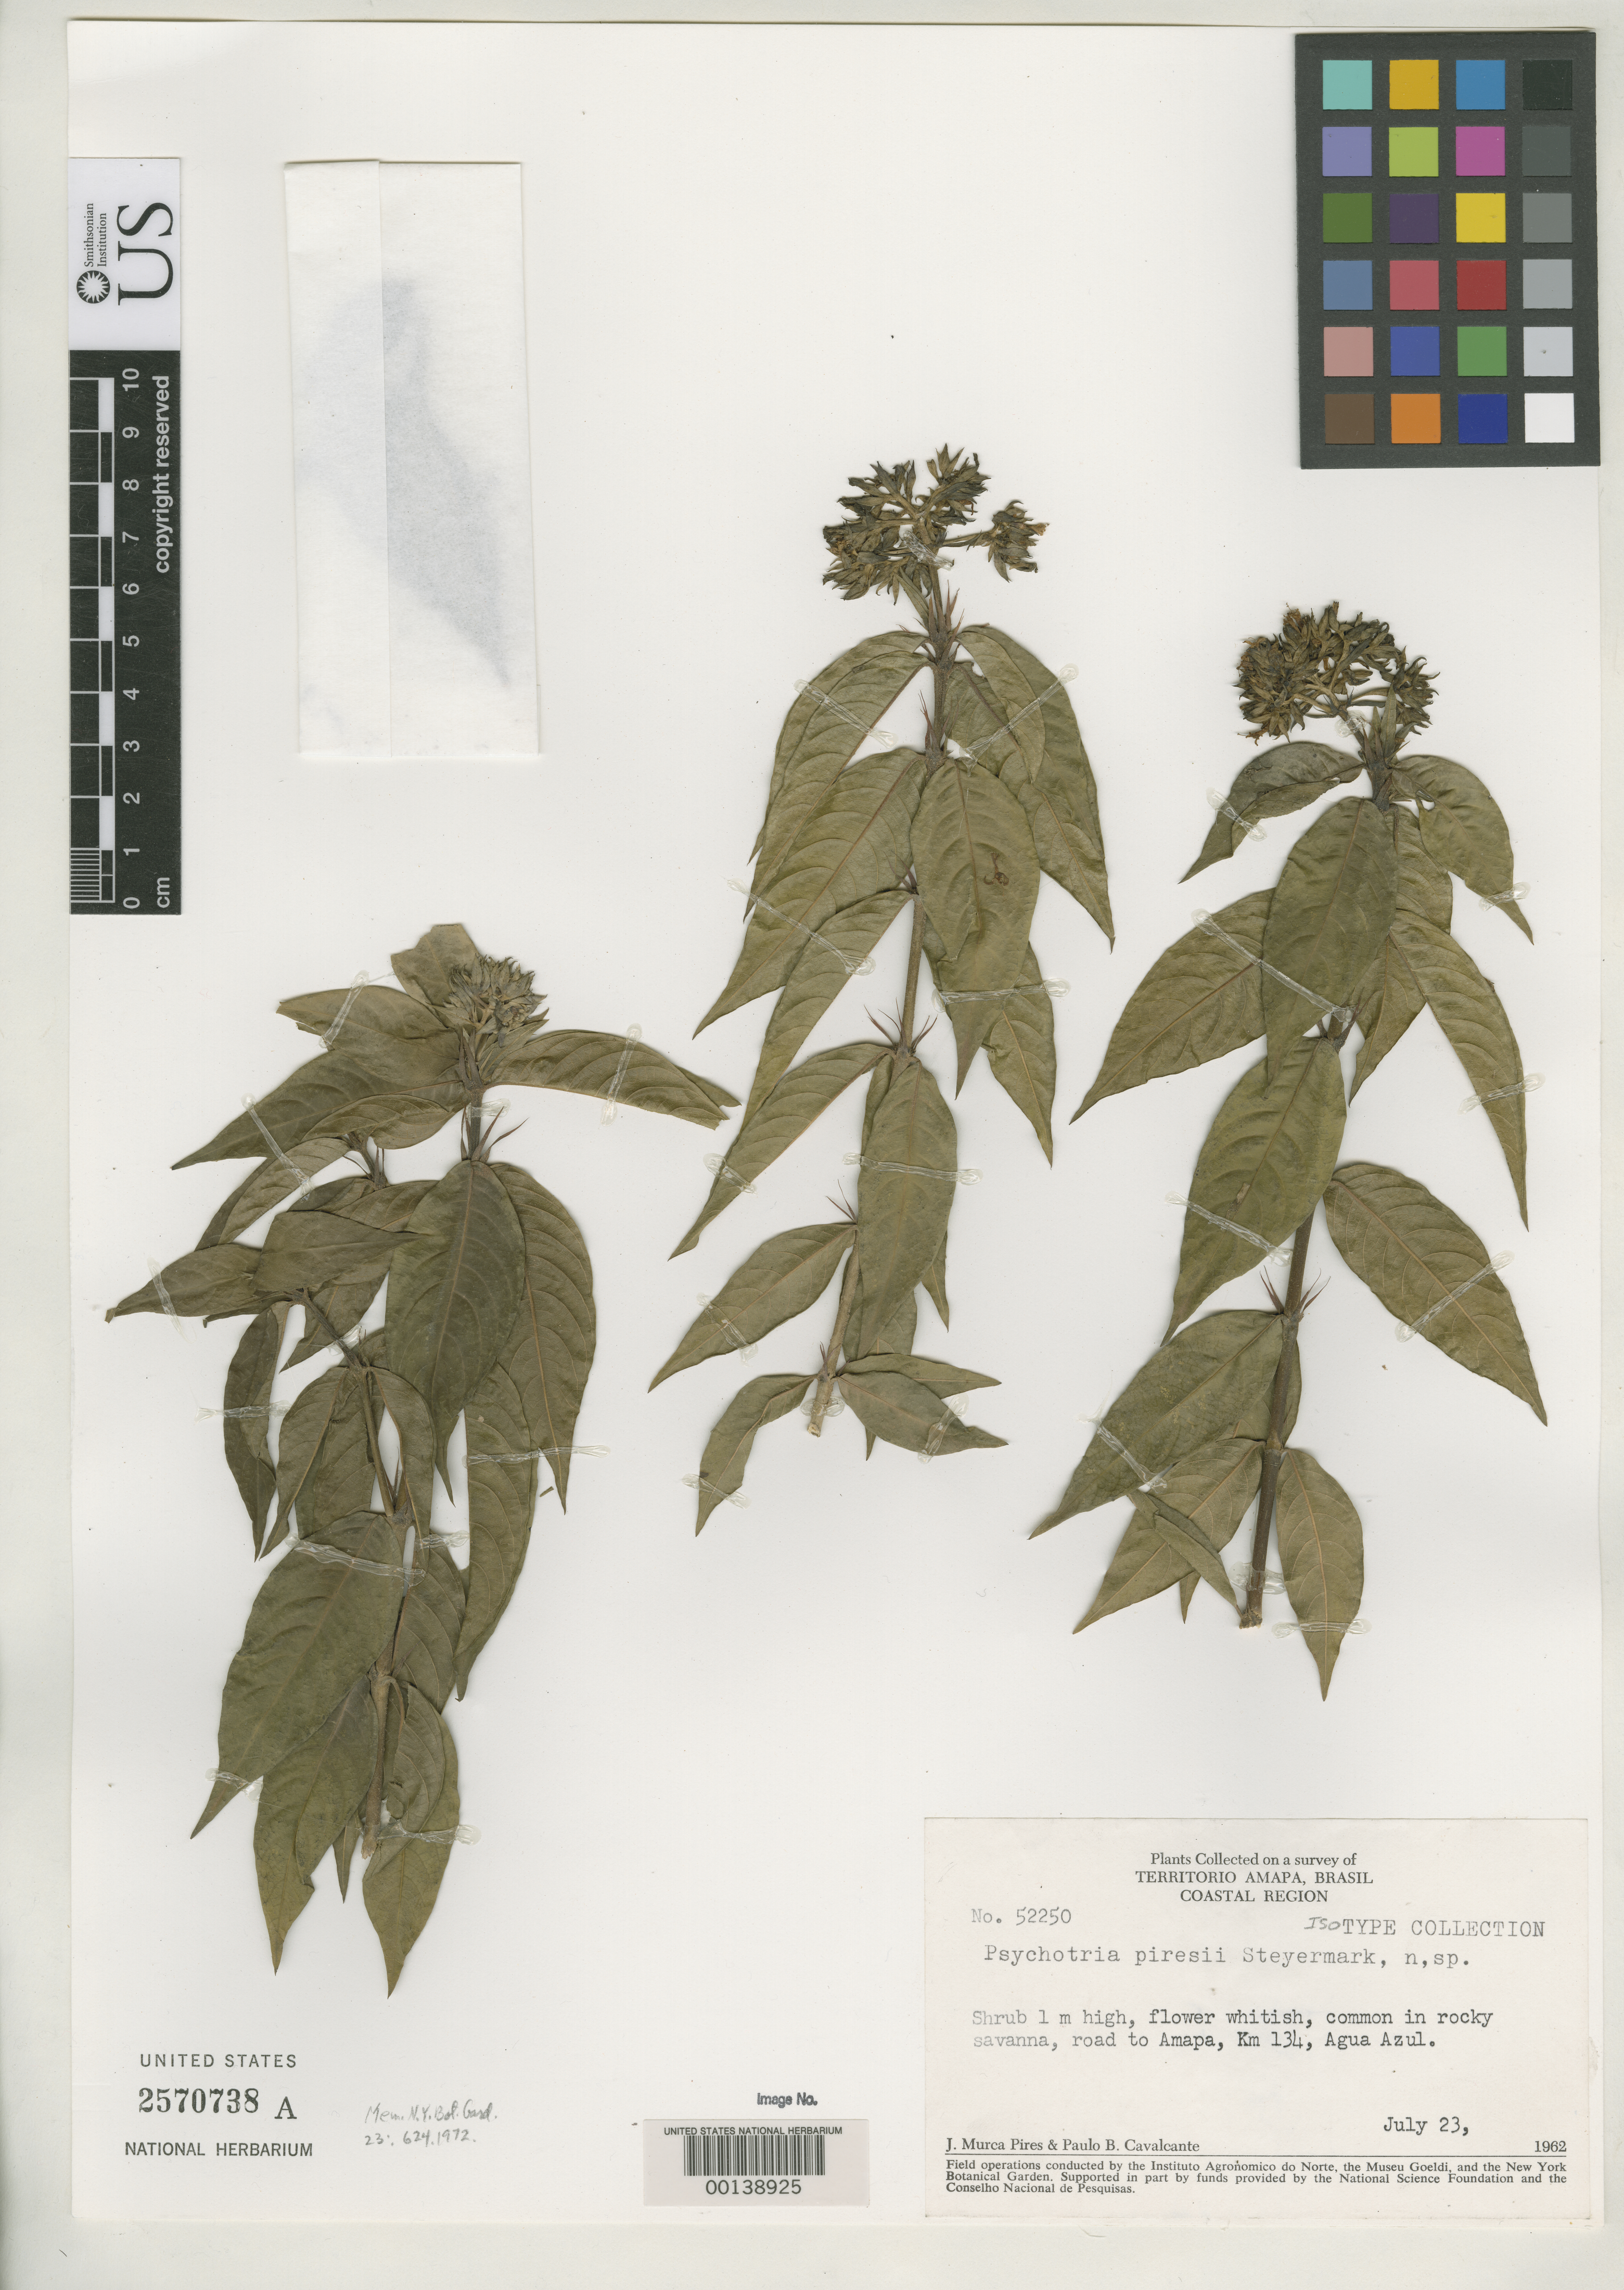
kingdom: Plantae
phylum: Tracheophyta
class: Magnoliopsida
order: Gentianales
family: Rubiaceae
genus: Psychotria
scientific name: Psychotria piresii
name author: Steyerm.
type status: Isotype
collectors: J. M. Pires & P. B. Cavalcante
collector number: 52250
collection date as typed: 23 Jul 1962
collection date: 1962-07-23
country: Brazil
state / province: Amapá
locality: Agua Azul, km. 134 on road to Amapa.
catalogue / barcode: US 2570738A